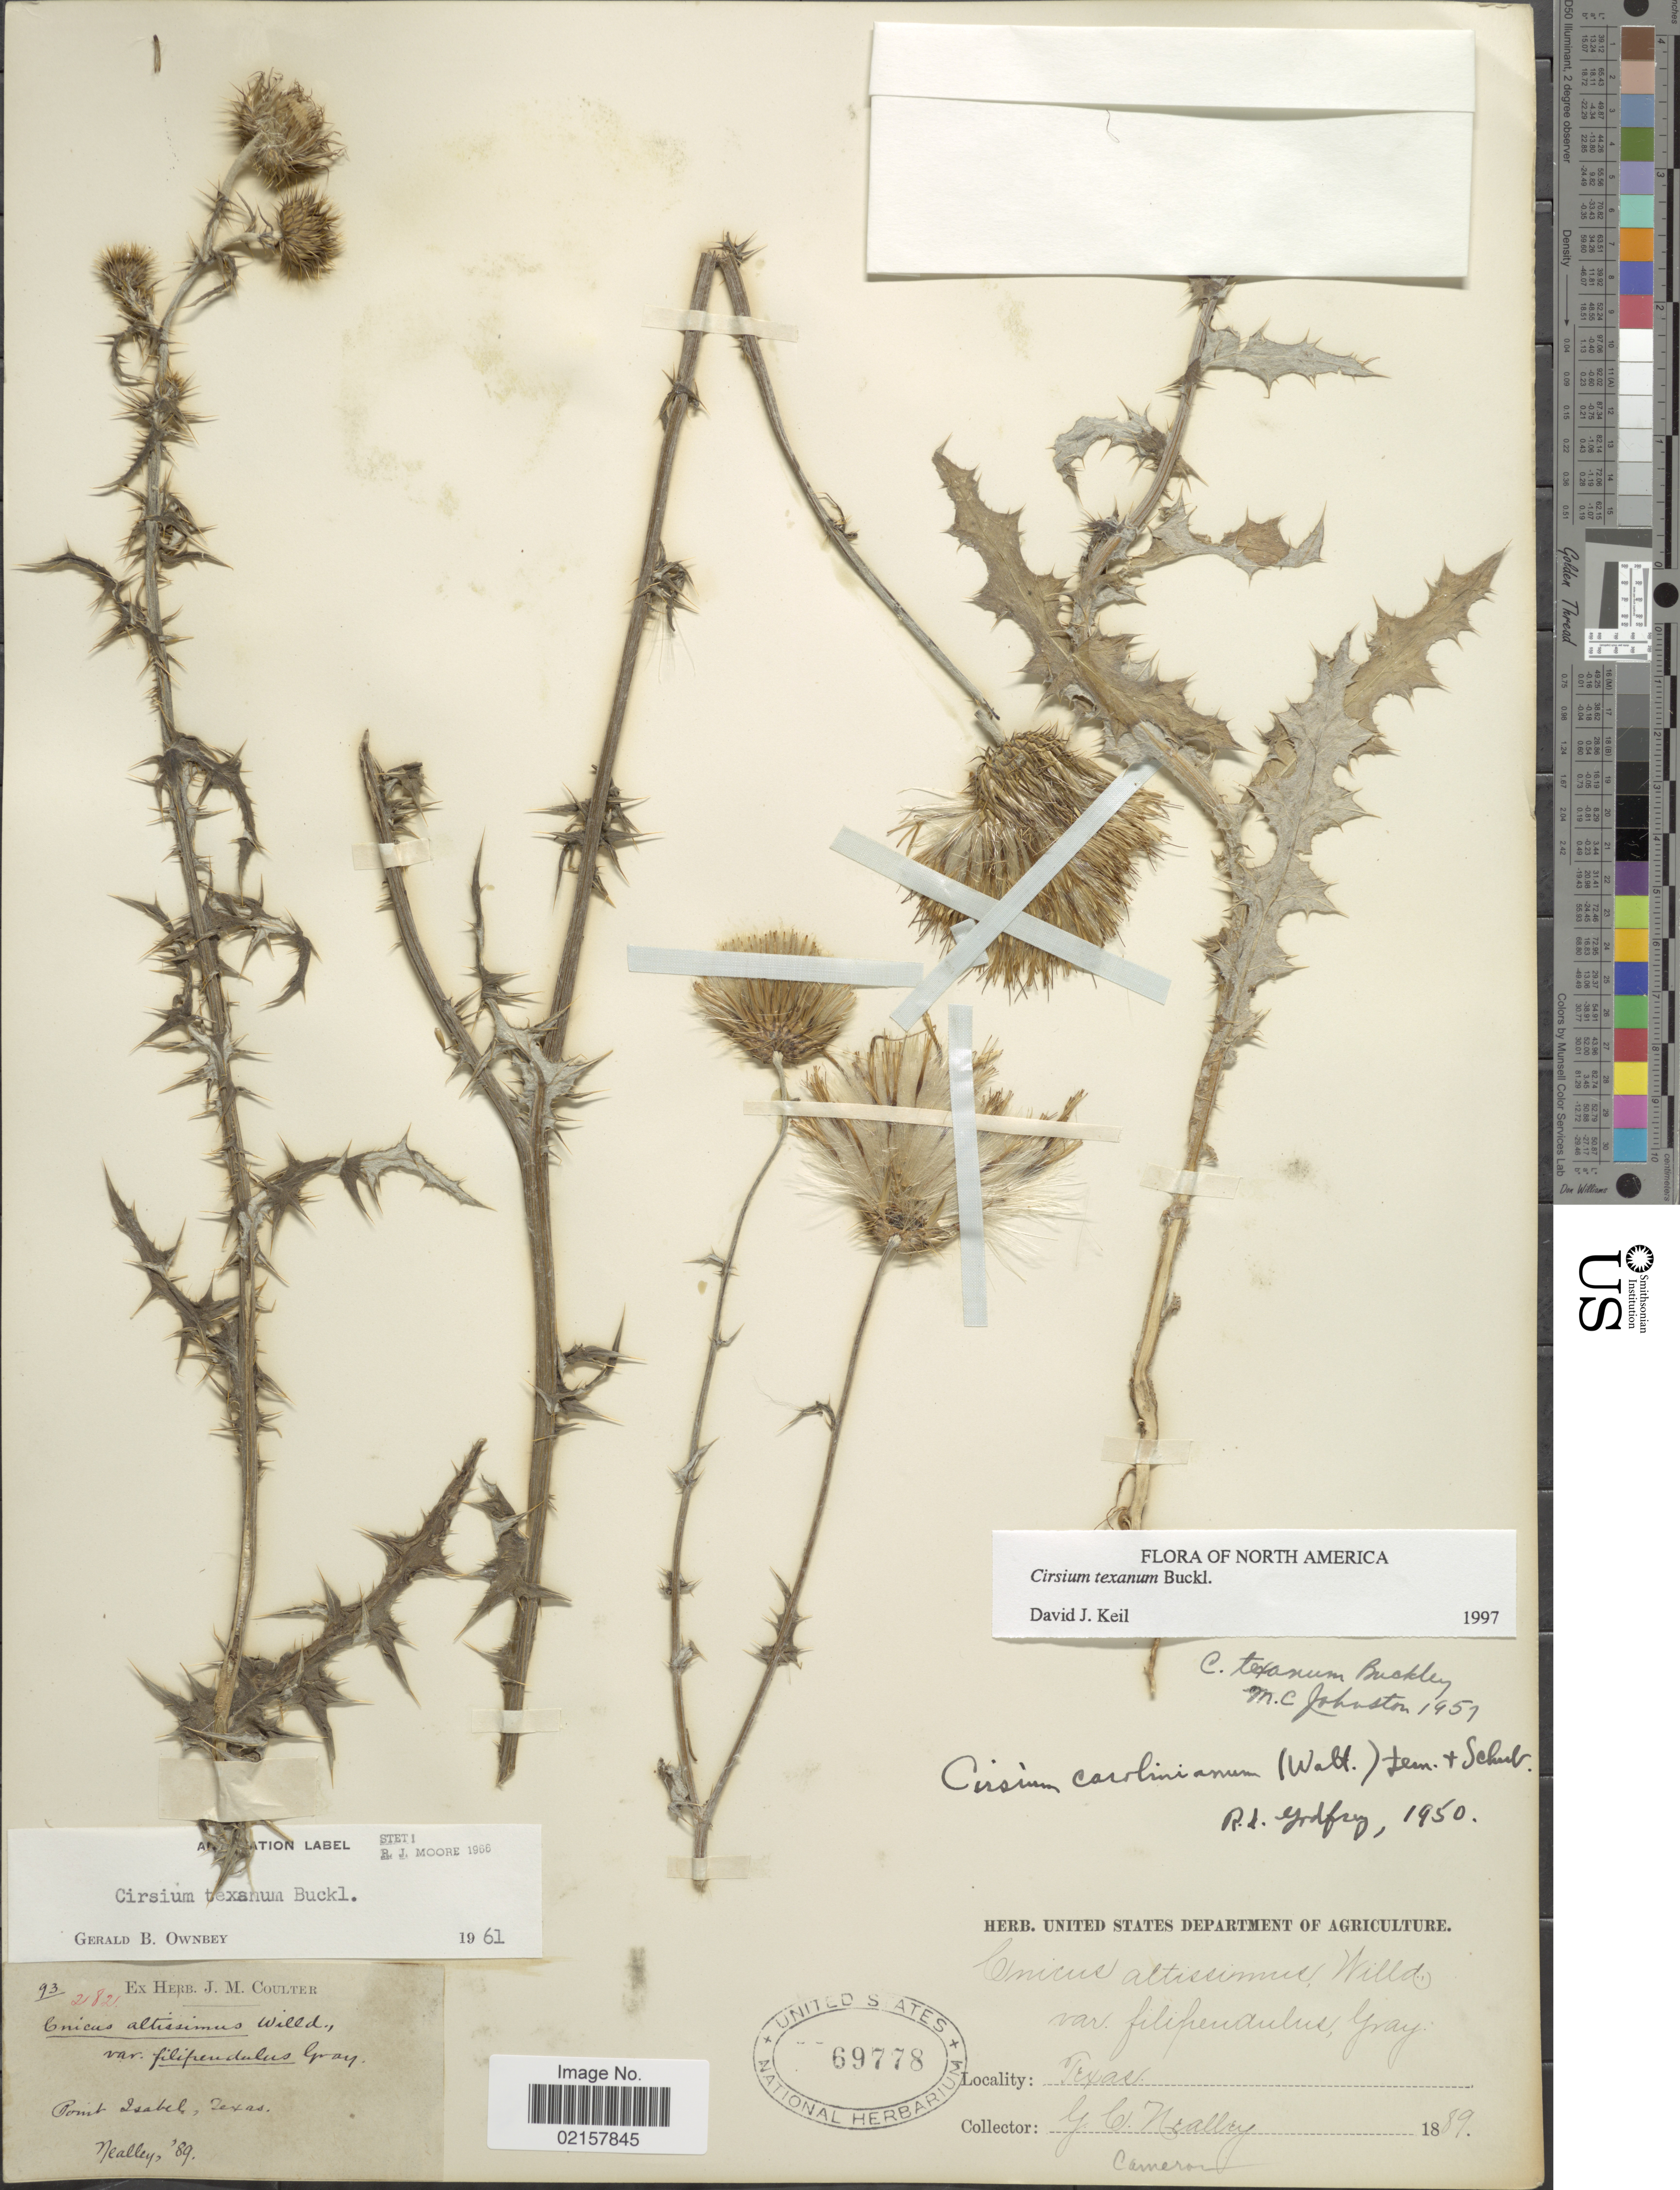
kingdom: Plantae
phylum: Tracheophyta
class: Magnoliopsida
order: Asterales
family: Asteraceae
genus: Cirsium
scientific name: Cirsium texanum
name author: Buckley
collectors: G. C. Nealley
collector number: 93/282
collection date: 1889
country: United States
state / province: Texas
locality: Point Isabel, Cameron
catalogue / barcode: US 69778